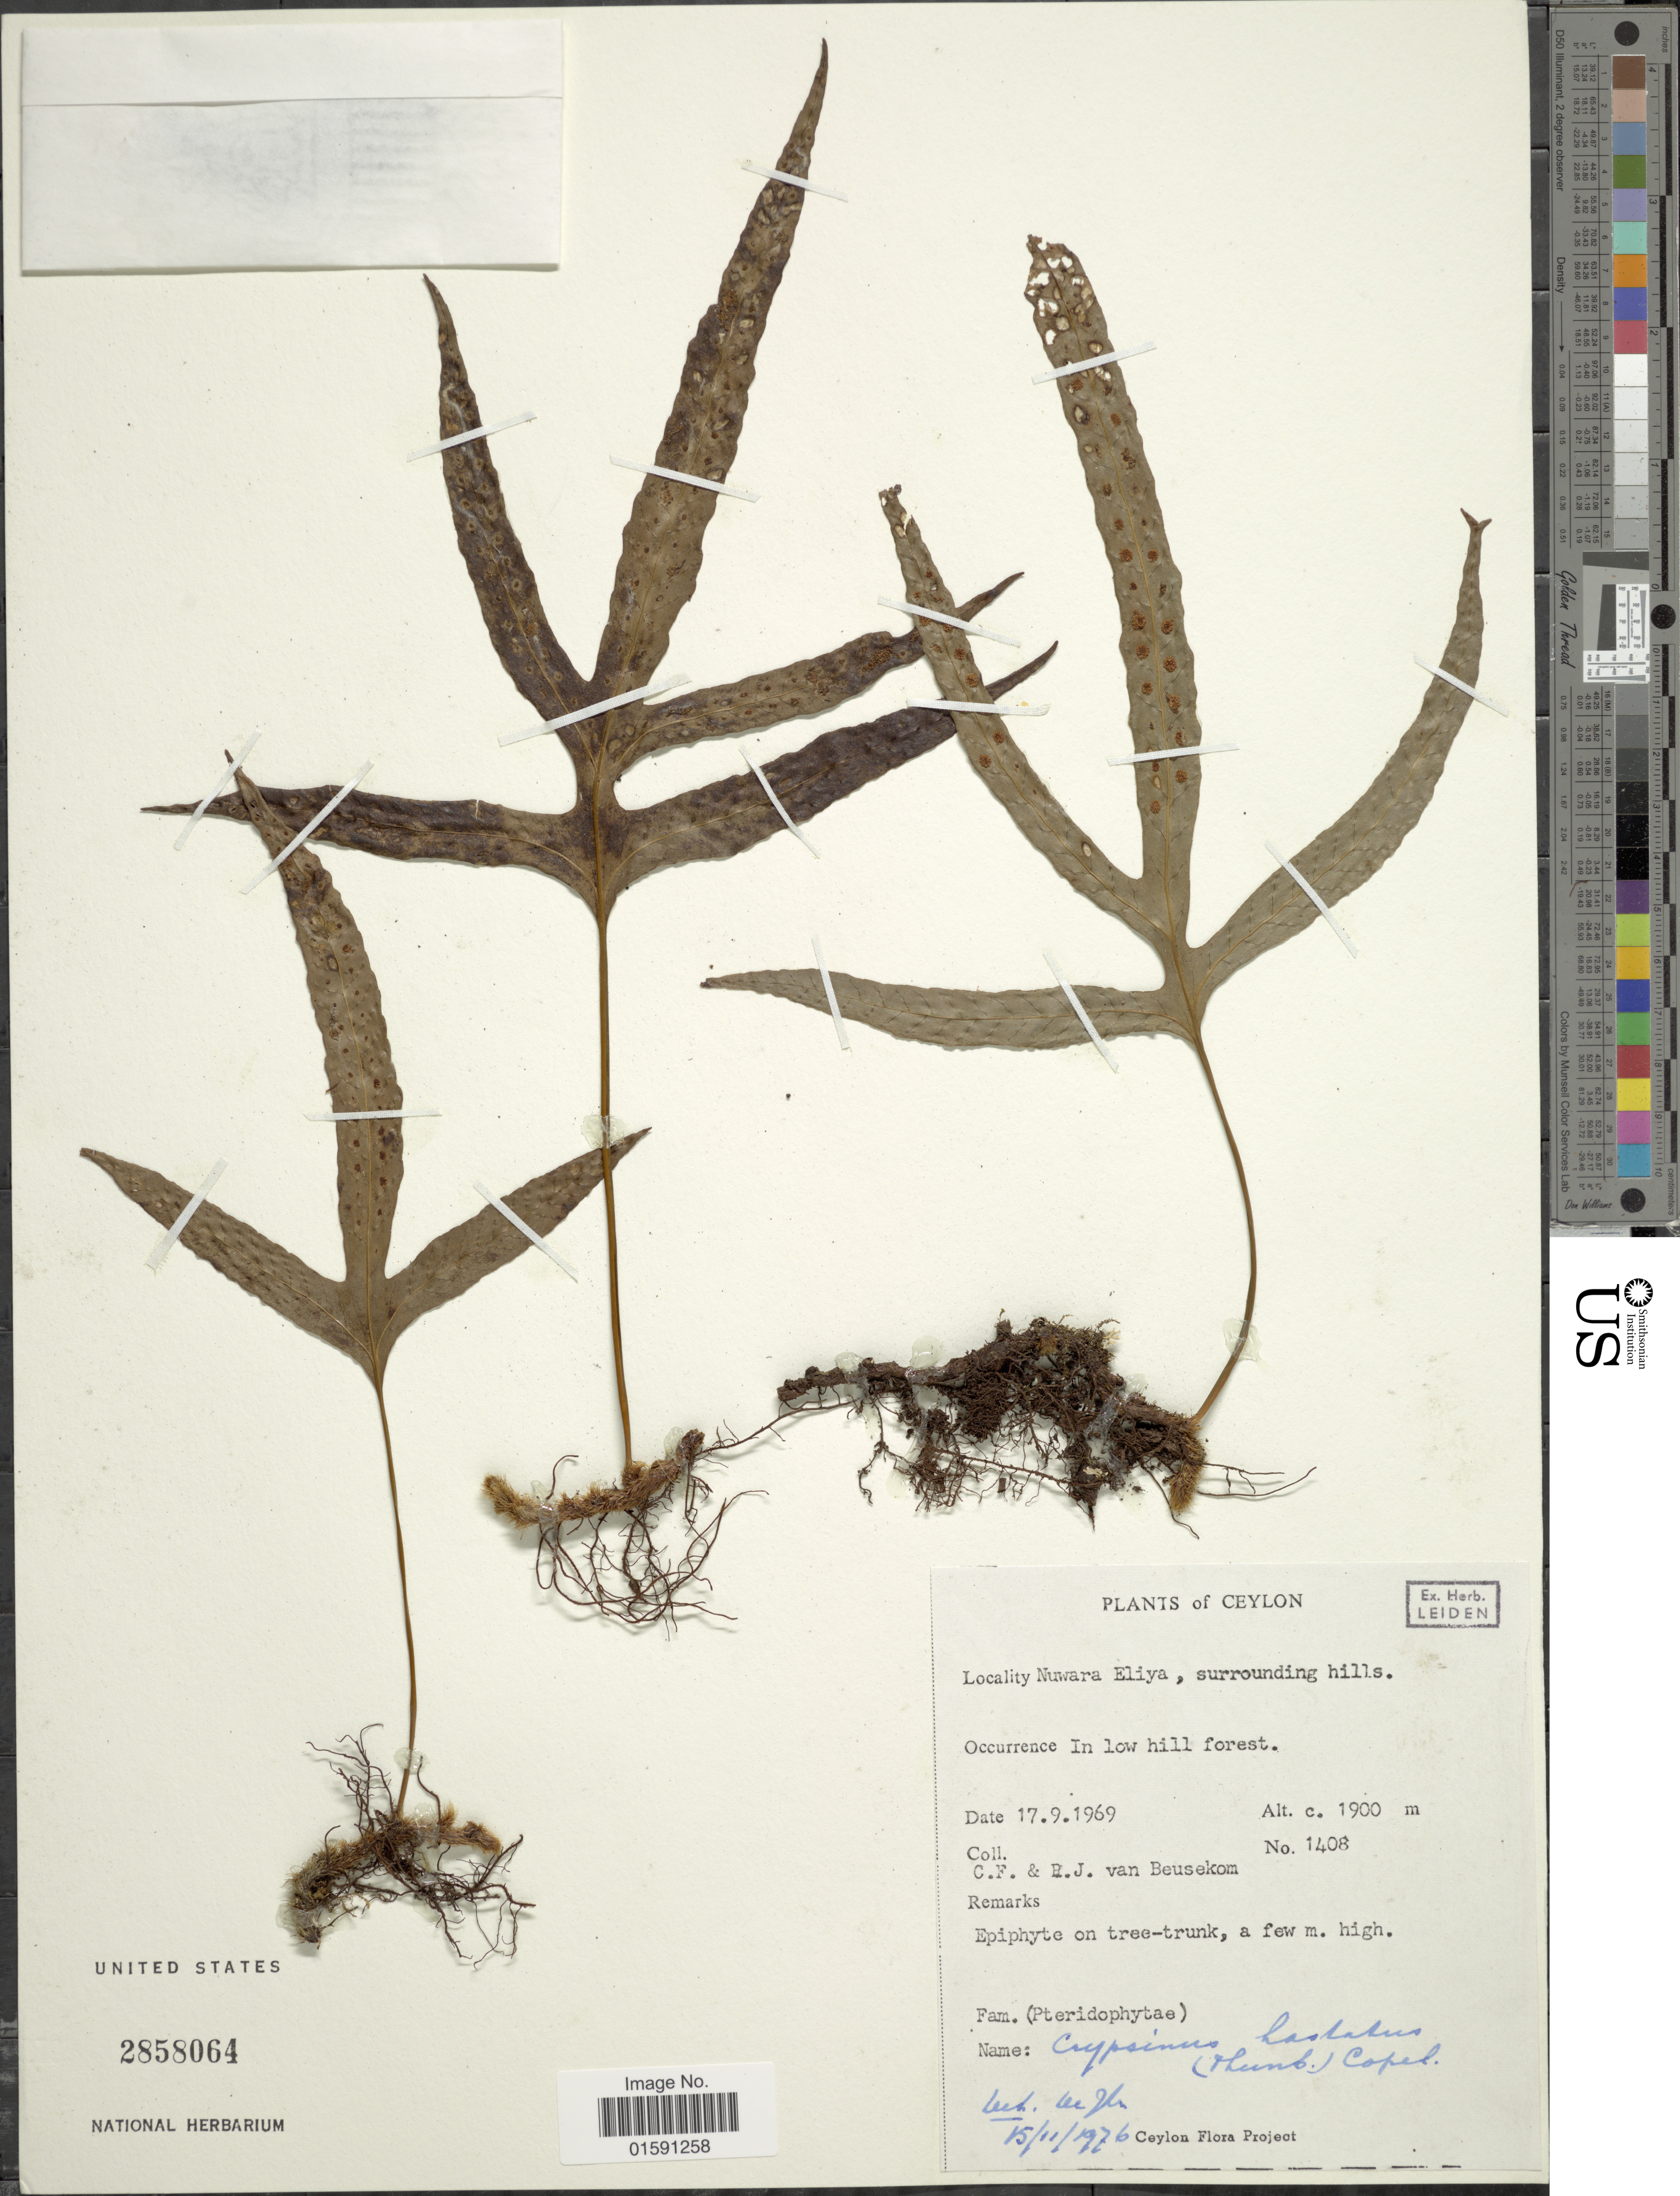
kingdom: Plantae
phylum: Tracheophyta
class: Polypodiopsida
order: Polypodiales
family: Polypodiaceae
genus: Selliguea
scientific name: Selliguea hastata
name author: (Thunb.) Fraser-Jenk.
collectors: C. F. Beusekom & R. Beusekom-Osinga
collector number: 1408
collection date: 1969-09-17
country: Sri Lanka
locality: Ceylon. Nuwara Eliya, surrounding Hills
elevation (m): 1900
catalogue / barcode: US 2858064